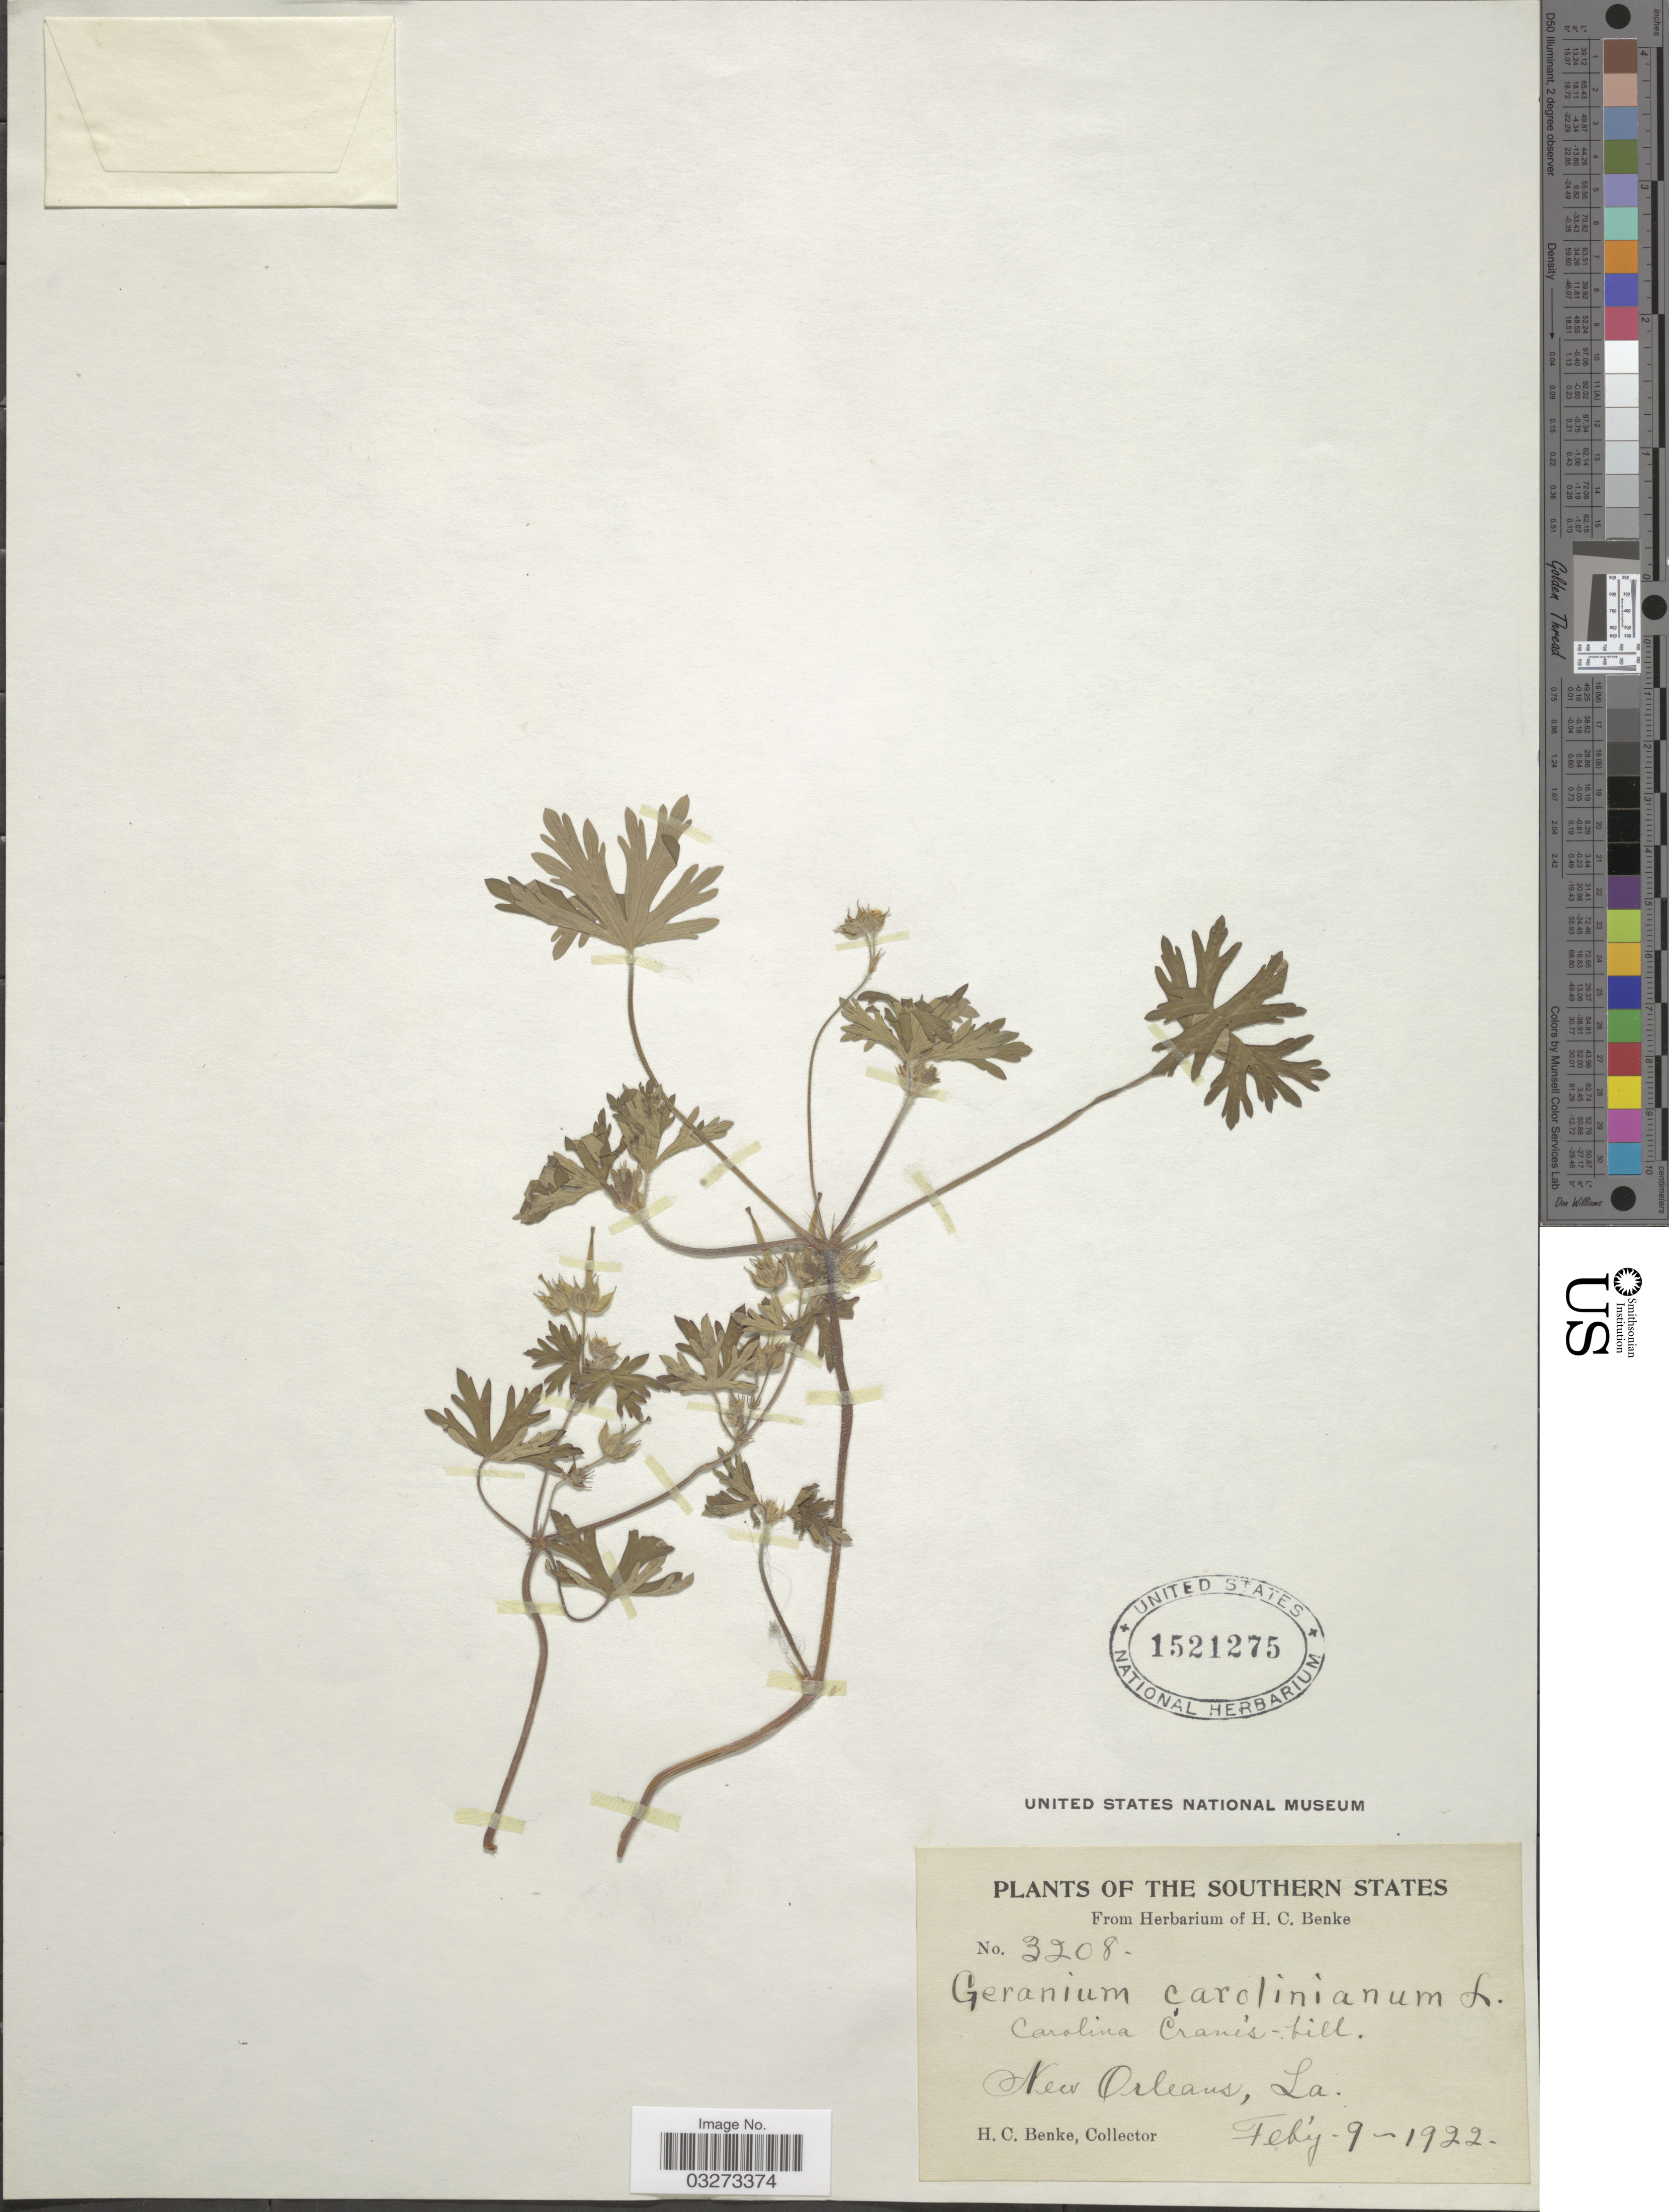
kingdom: Plantae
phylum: Tracheophyta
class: Magnoliopsida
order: Geraniales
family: Geraniaceae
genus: Geranium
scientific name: Geranium carolinianum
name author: L.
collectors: H. Benke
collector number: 3208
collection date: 1922-02-09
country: United States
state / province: Louisiana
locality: The Southern States. Carolina Crane's-bill. New Orleans.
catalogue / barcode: US 1521275